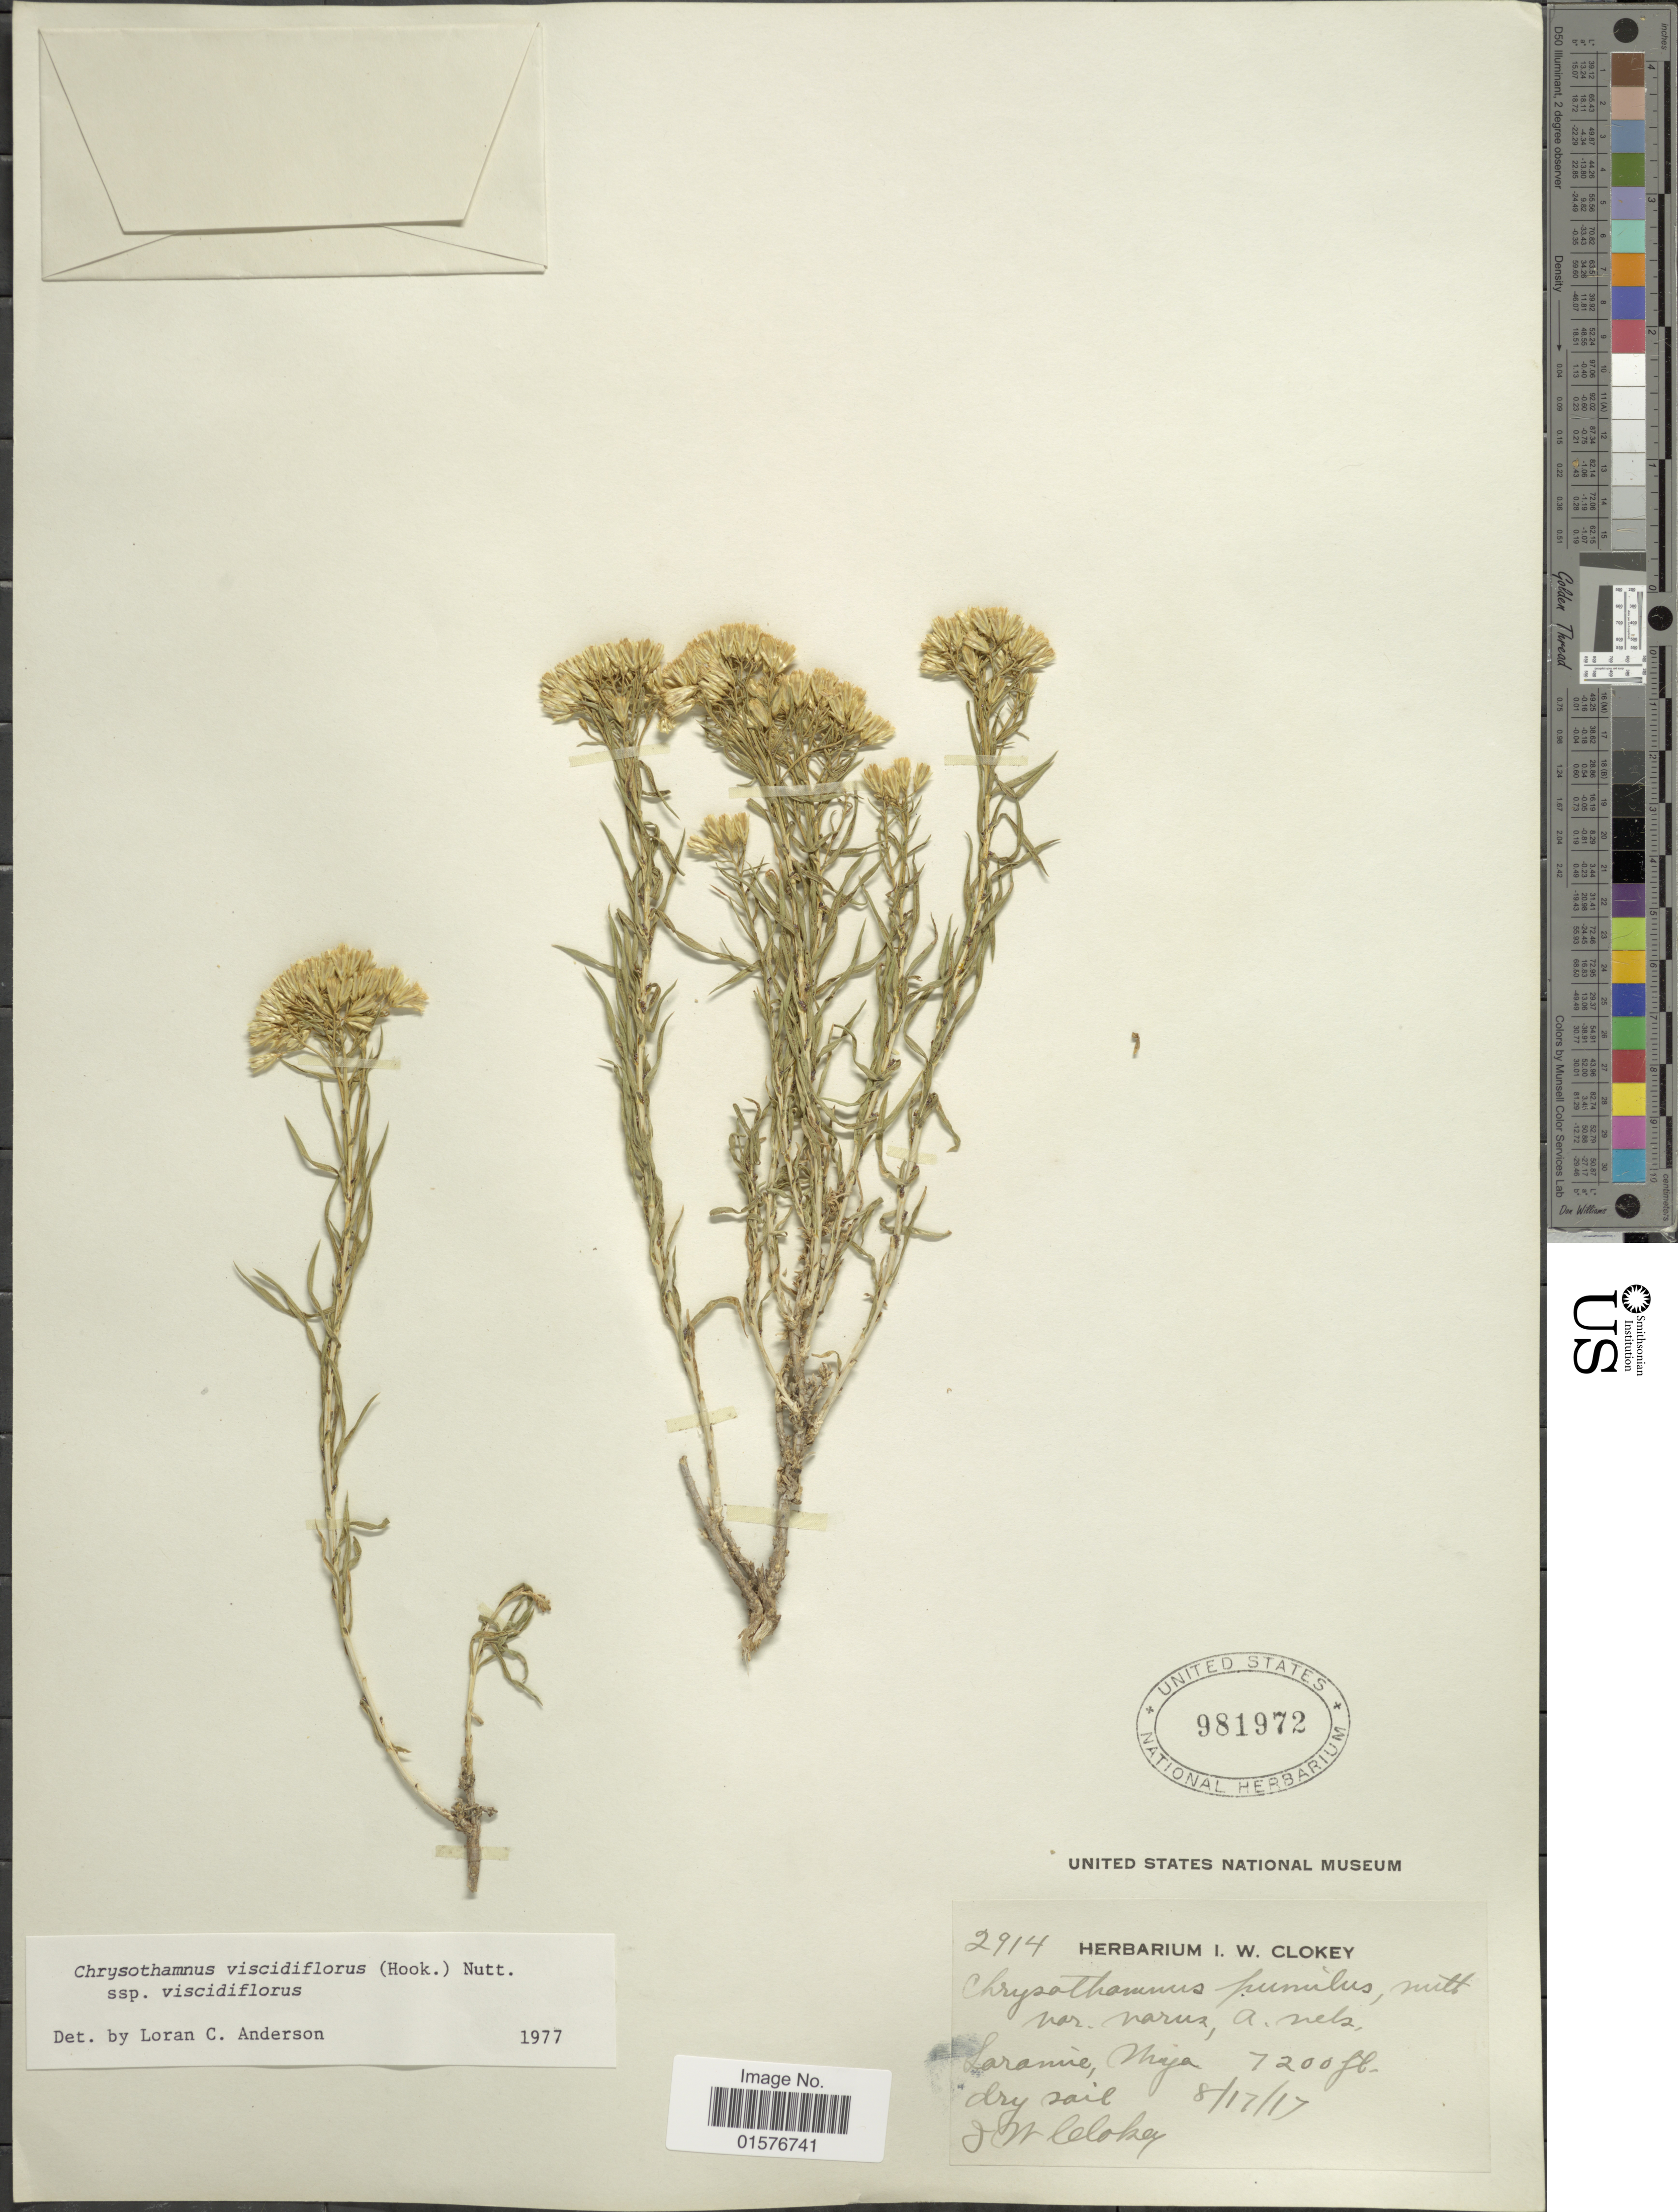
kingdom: Plantae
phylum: Tracheophyta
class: Magnoliopsida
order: Asterales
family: Asteraceae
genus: Chrysothamnus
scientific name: Chrysothamnus viscidiflorus subsp. viscidiflorus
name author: (Hook.) Nutt.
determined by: Urbatsch, Lowell E., Curator (LSU), Louisiana State University (UNITED STATES)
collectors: J. Clokey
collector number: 2914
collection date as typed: Transcribed d/m/y: 17/8/17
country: United States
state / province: Colorado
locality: Laramie, Mija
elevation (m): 2195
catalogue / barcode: US 981972